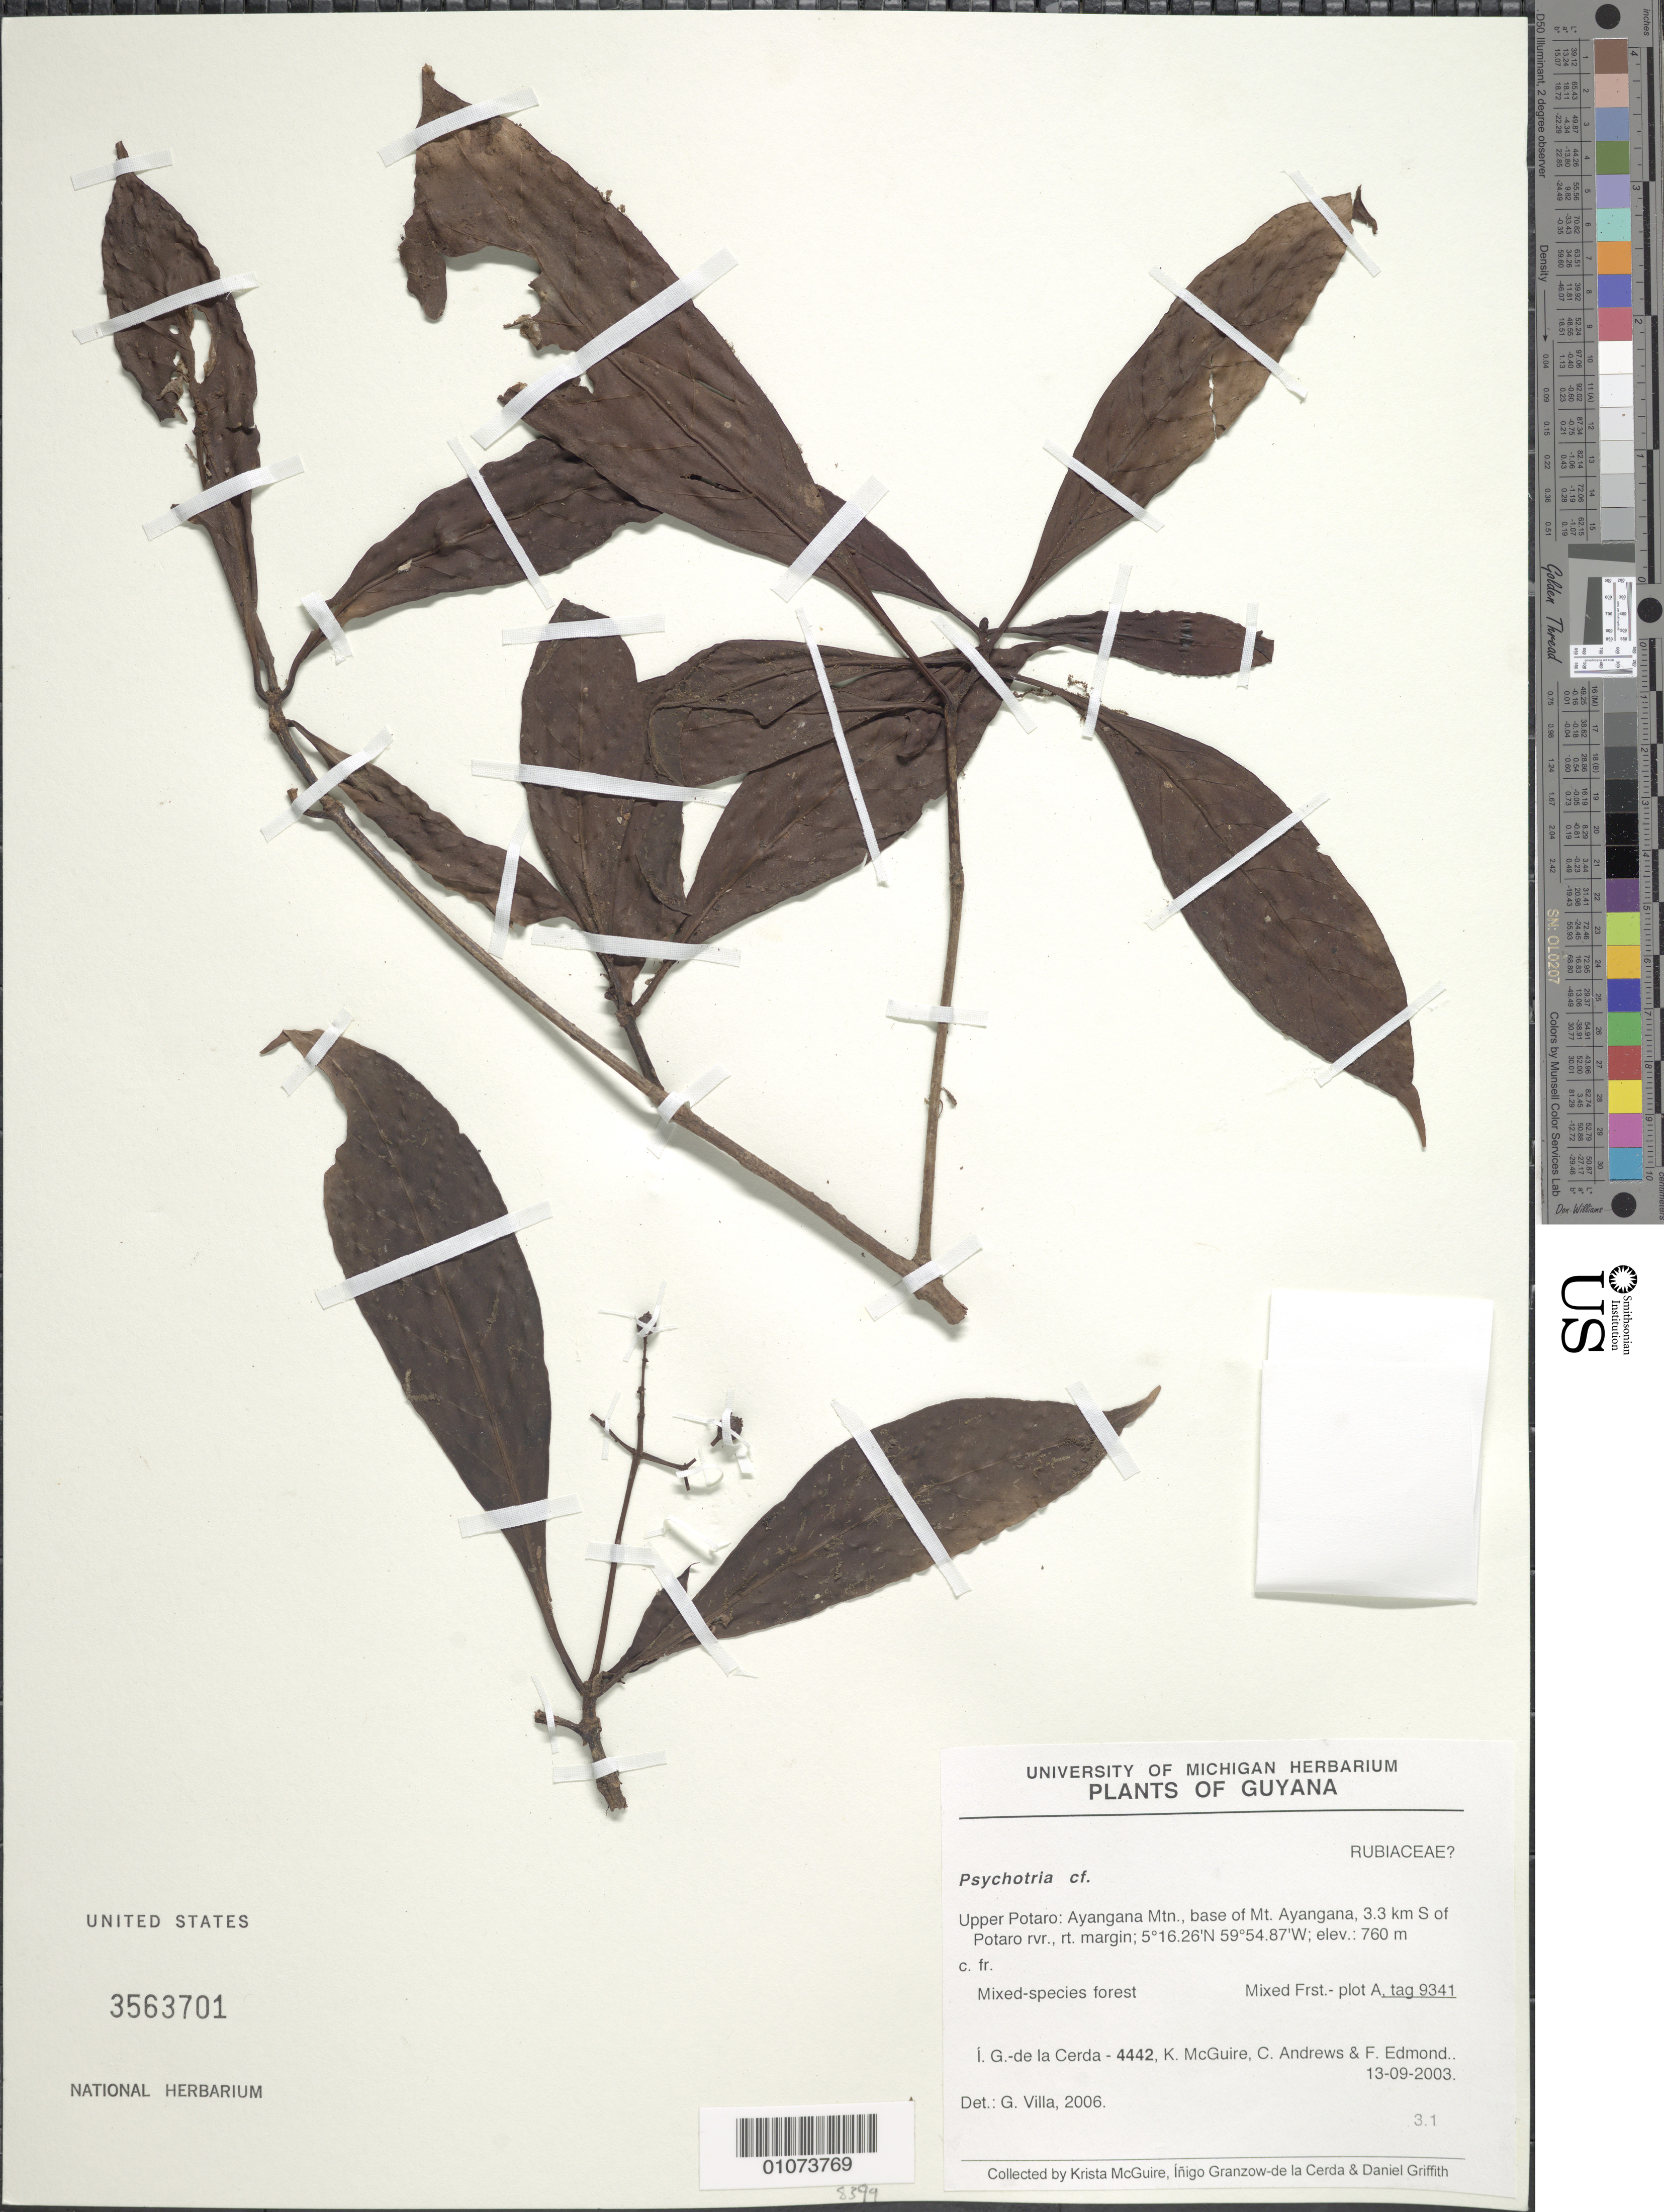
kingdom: Plantae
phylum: Tracheophyta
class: Magnoliopsida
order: Gentianales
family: Rubiaceae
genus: Psychotria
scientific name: Psychotria sp.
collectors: I. de la Cerda, K. McGuire, C. Andrews & F. Edmond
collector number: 4442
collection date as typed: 13-Sep-03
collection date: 2003-09-13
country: Guyana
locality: Upper Potaro: Ayangana Mtn., base of Mt. Ayangana, 3.3 km S of Potaro River, rt margin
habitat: Mixed-species forest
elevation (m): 760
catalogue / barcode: US 3563701